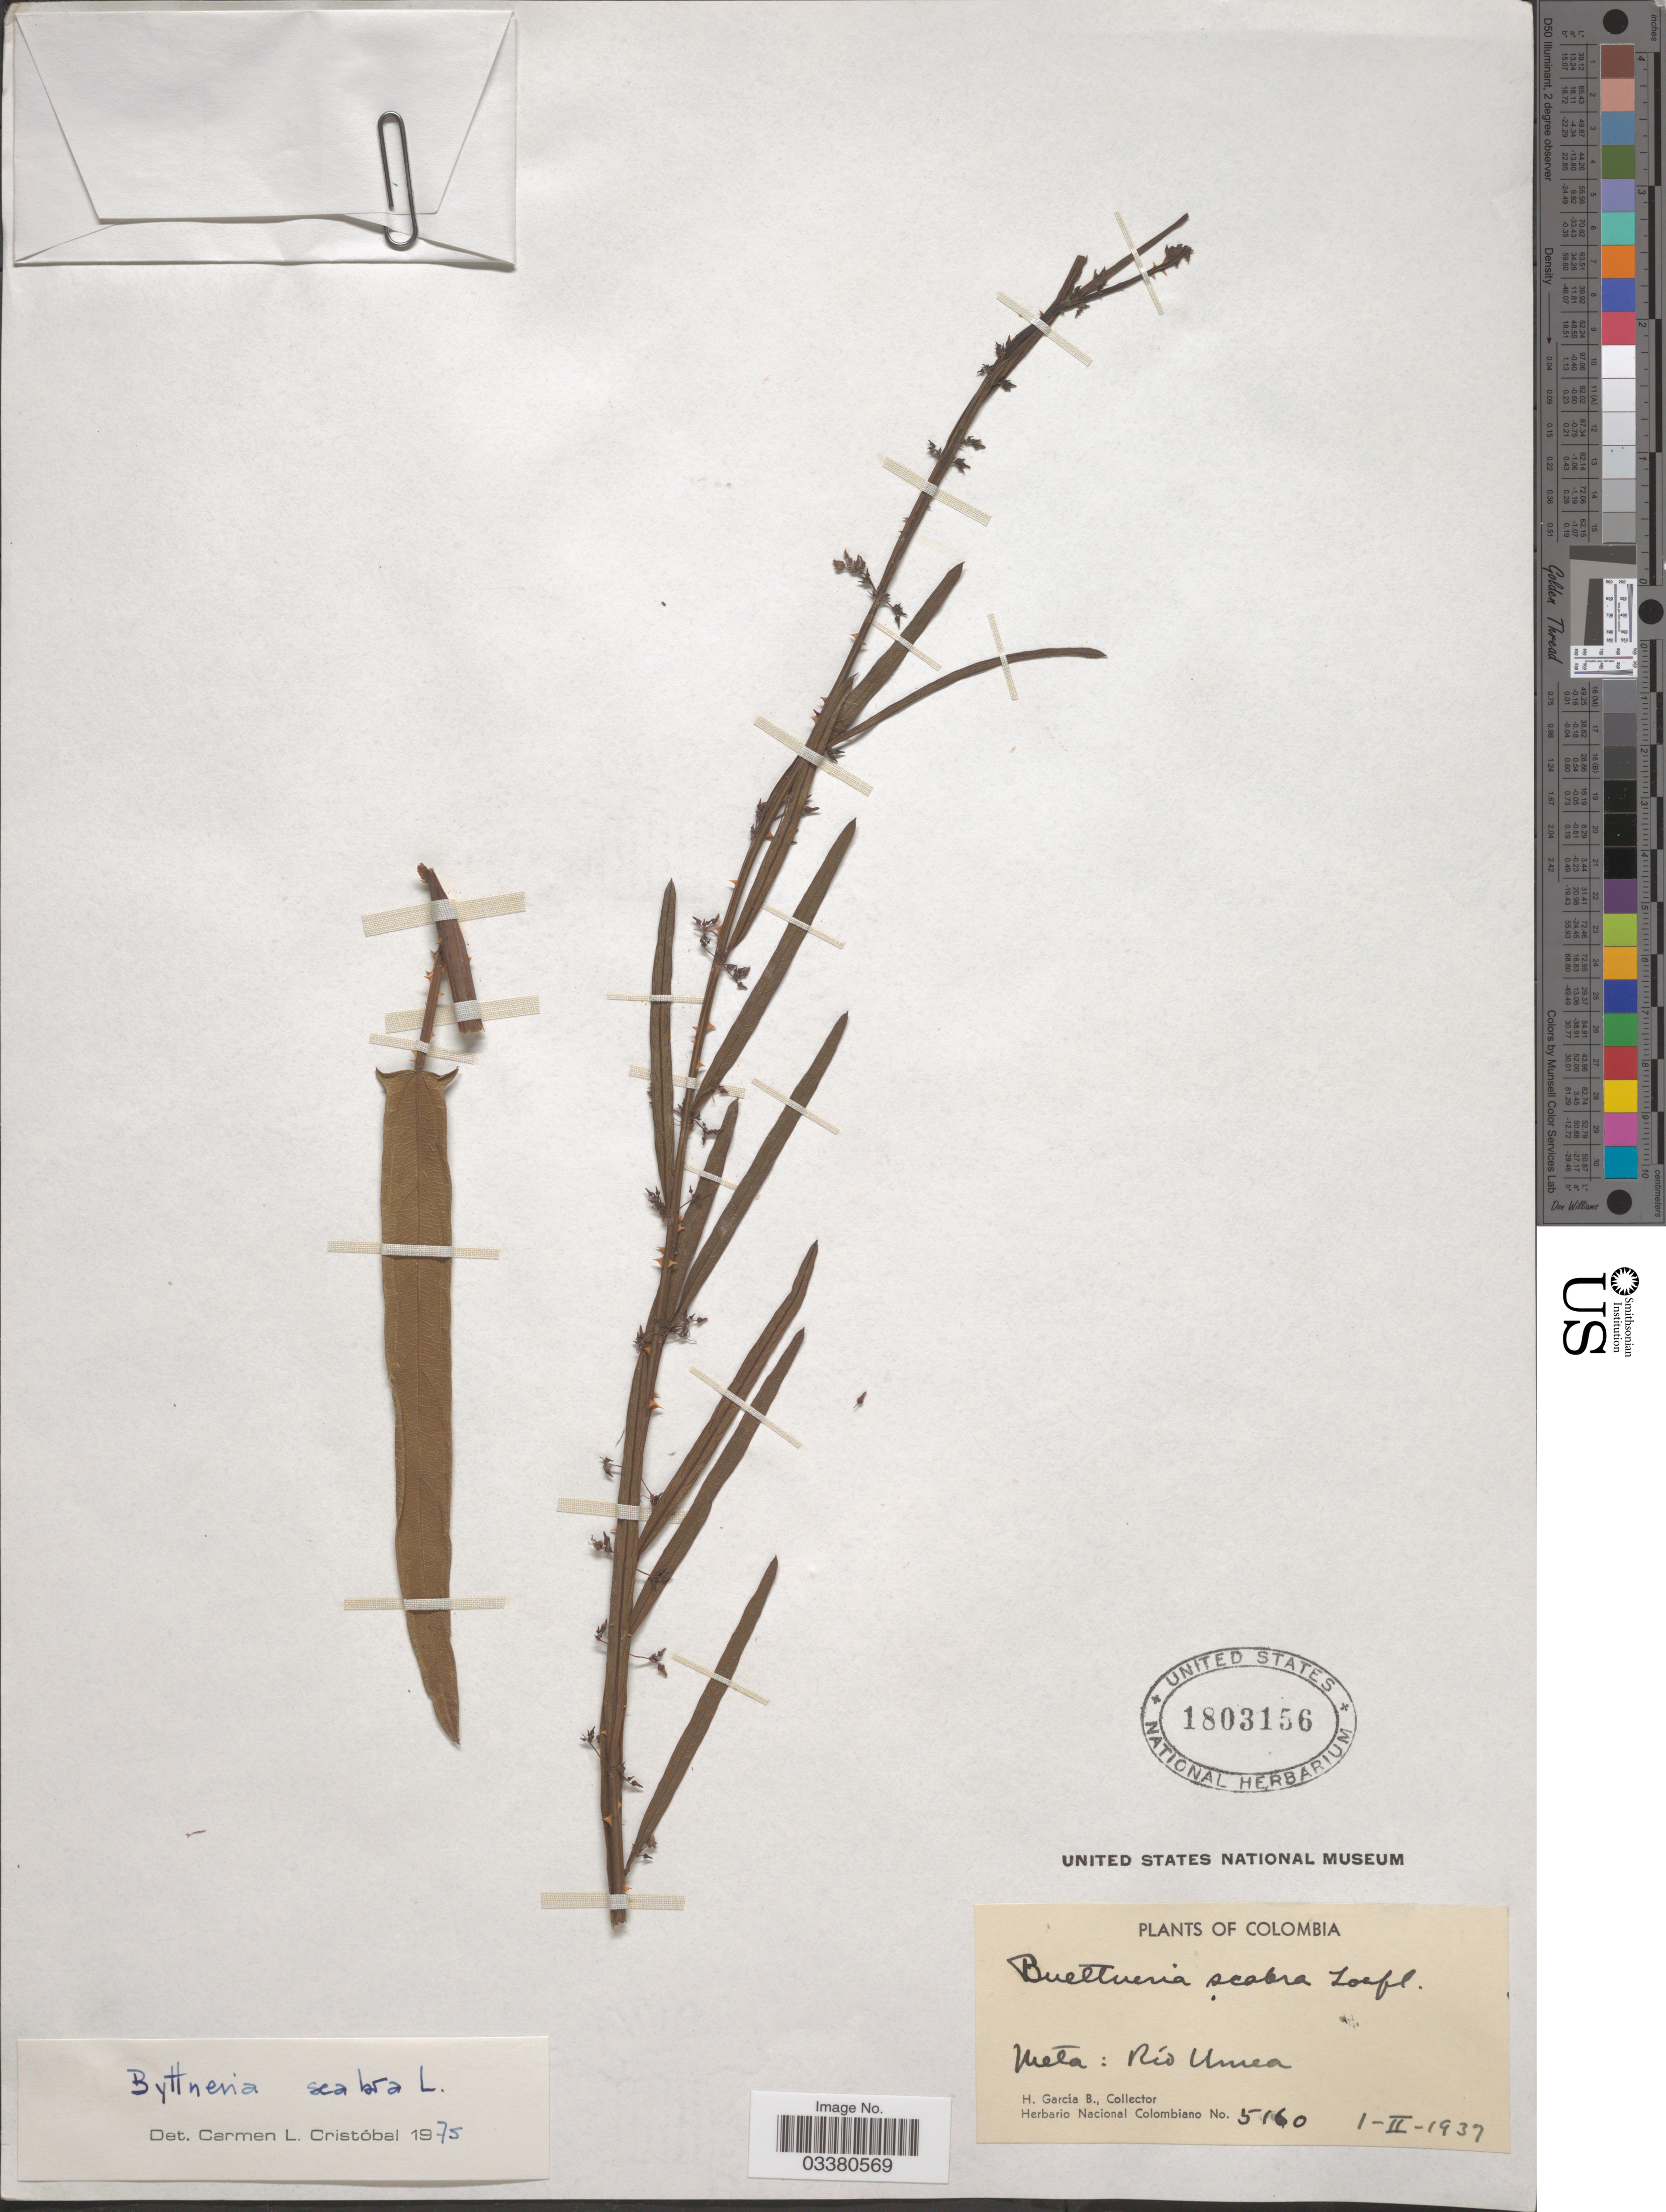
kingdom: Plantae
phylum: Tracheophyta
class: Magnoliopsida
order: Malvales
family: Malvaceae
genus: Byttneria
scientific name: Byttneria scabra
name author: L.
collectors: H. García B.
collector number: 5160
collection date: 1937-02-01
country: Colombia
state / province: Meta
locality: Río Umea.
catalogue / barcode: US 1803156